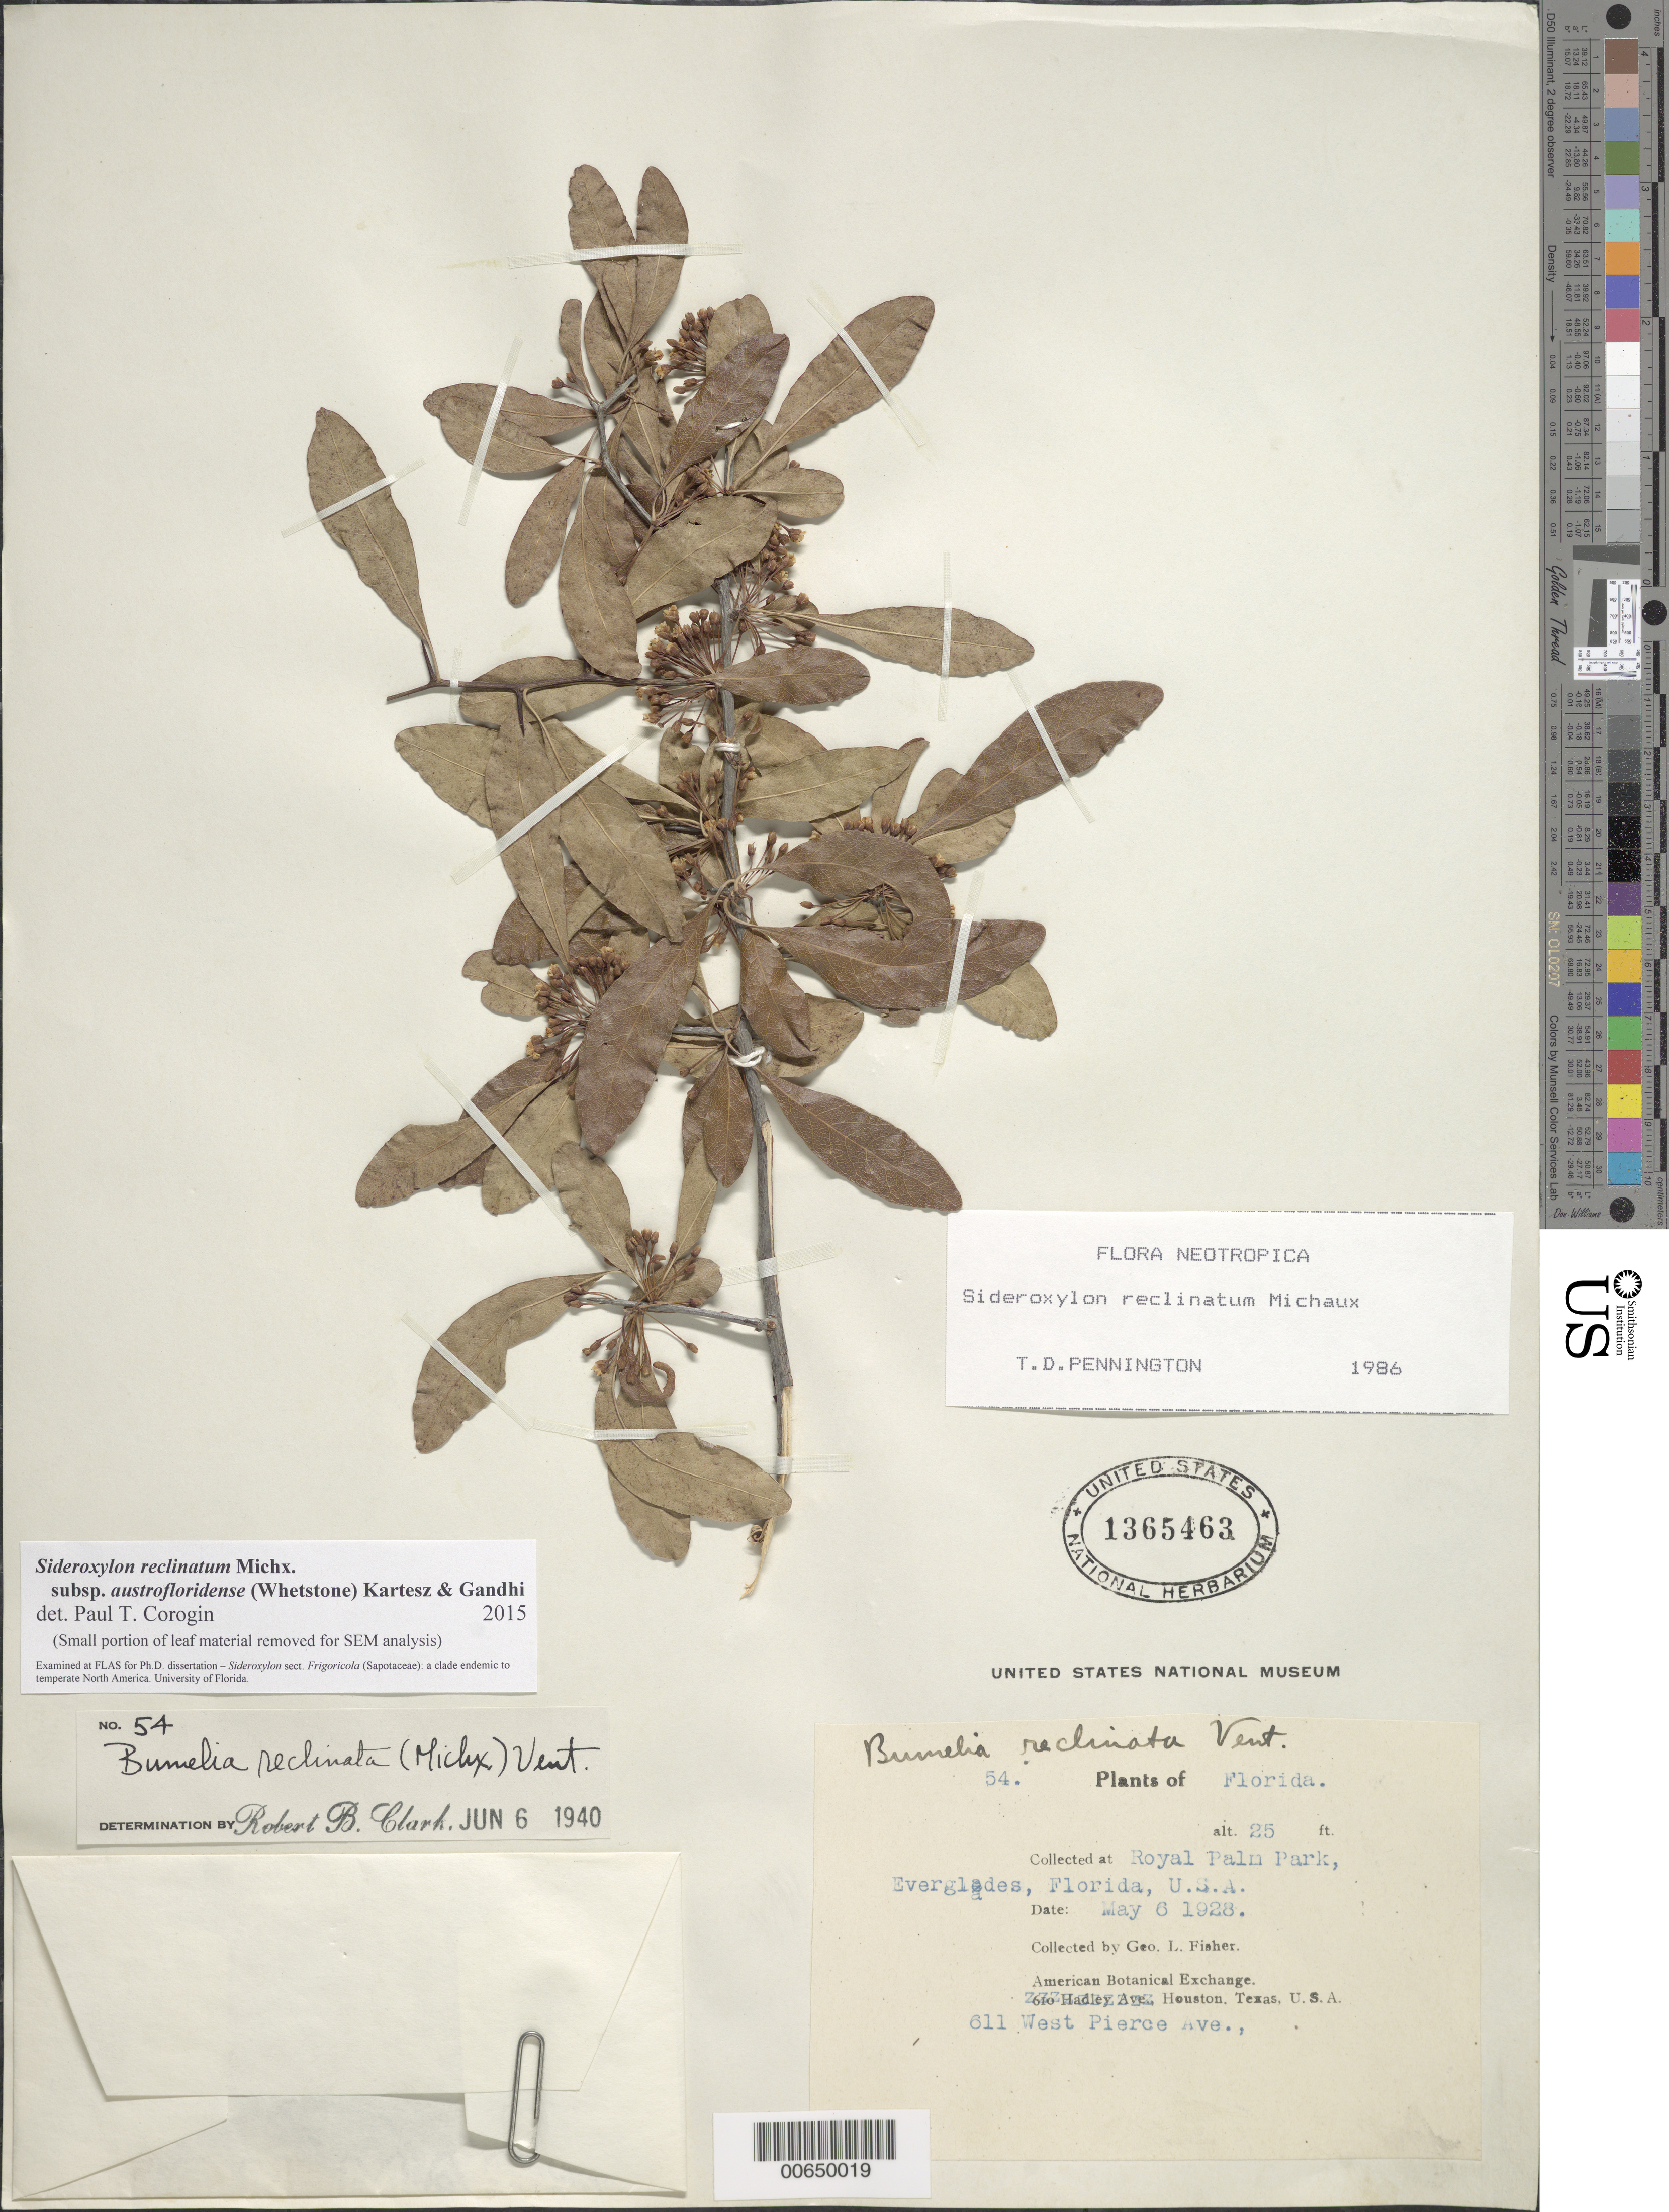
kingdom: Plantae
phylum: Tracheophyta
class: Magnoliopsida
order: Ericales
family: Sapotaceae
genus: Sideroxylon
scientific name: Sideroxylon reclinatum subsp. austrofloridense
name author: (Whetstone) Kartesz & Gandhi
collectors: G. L. Fisher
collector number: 54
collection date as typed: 06 May 1928 or 05 Jun 1928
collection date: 1928-05-06 or 1928-06-05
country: United States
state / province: Florida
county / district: Dade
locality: Royal Palm Park, Everglades FL.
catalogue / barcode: US 1365463